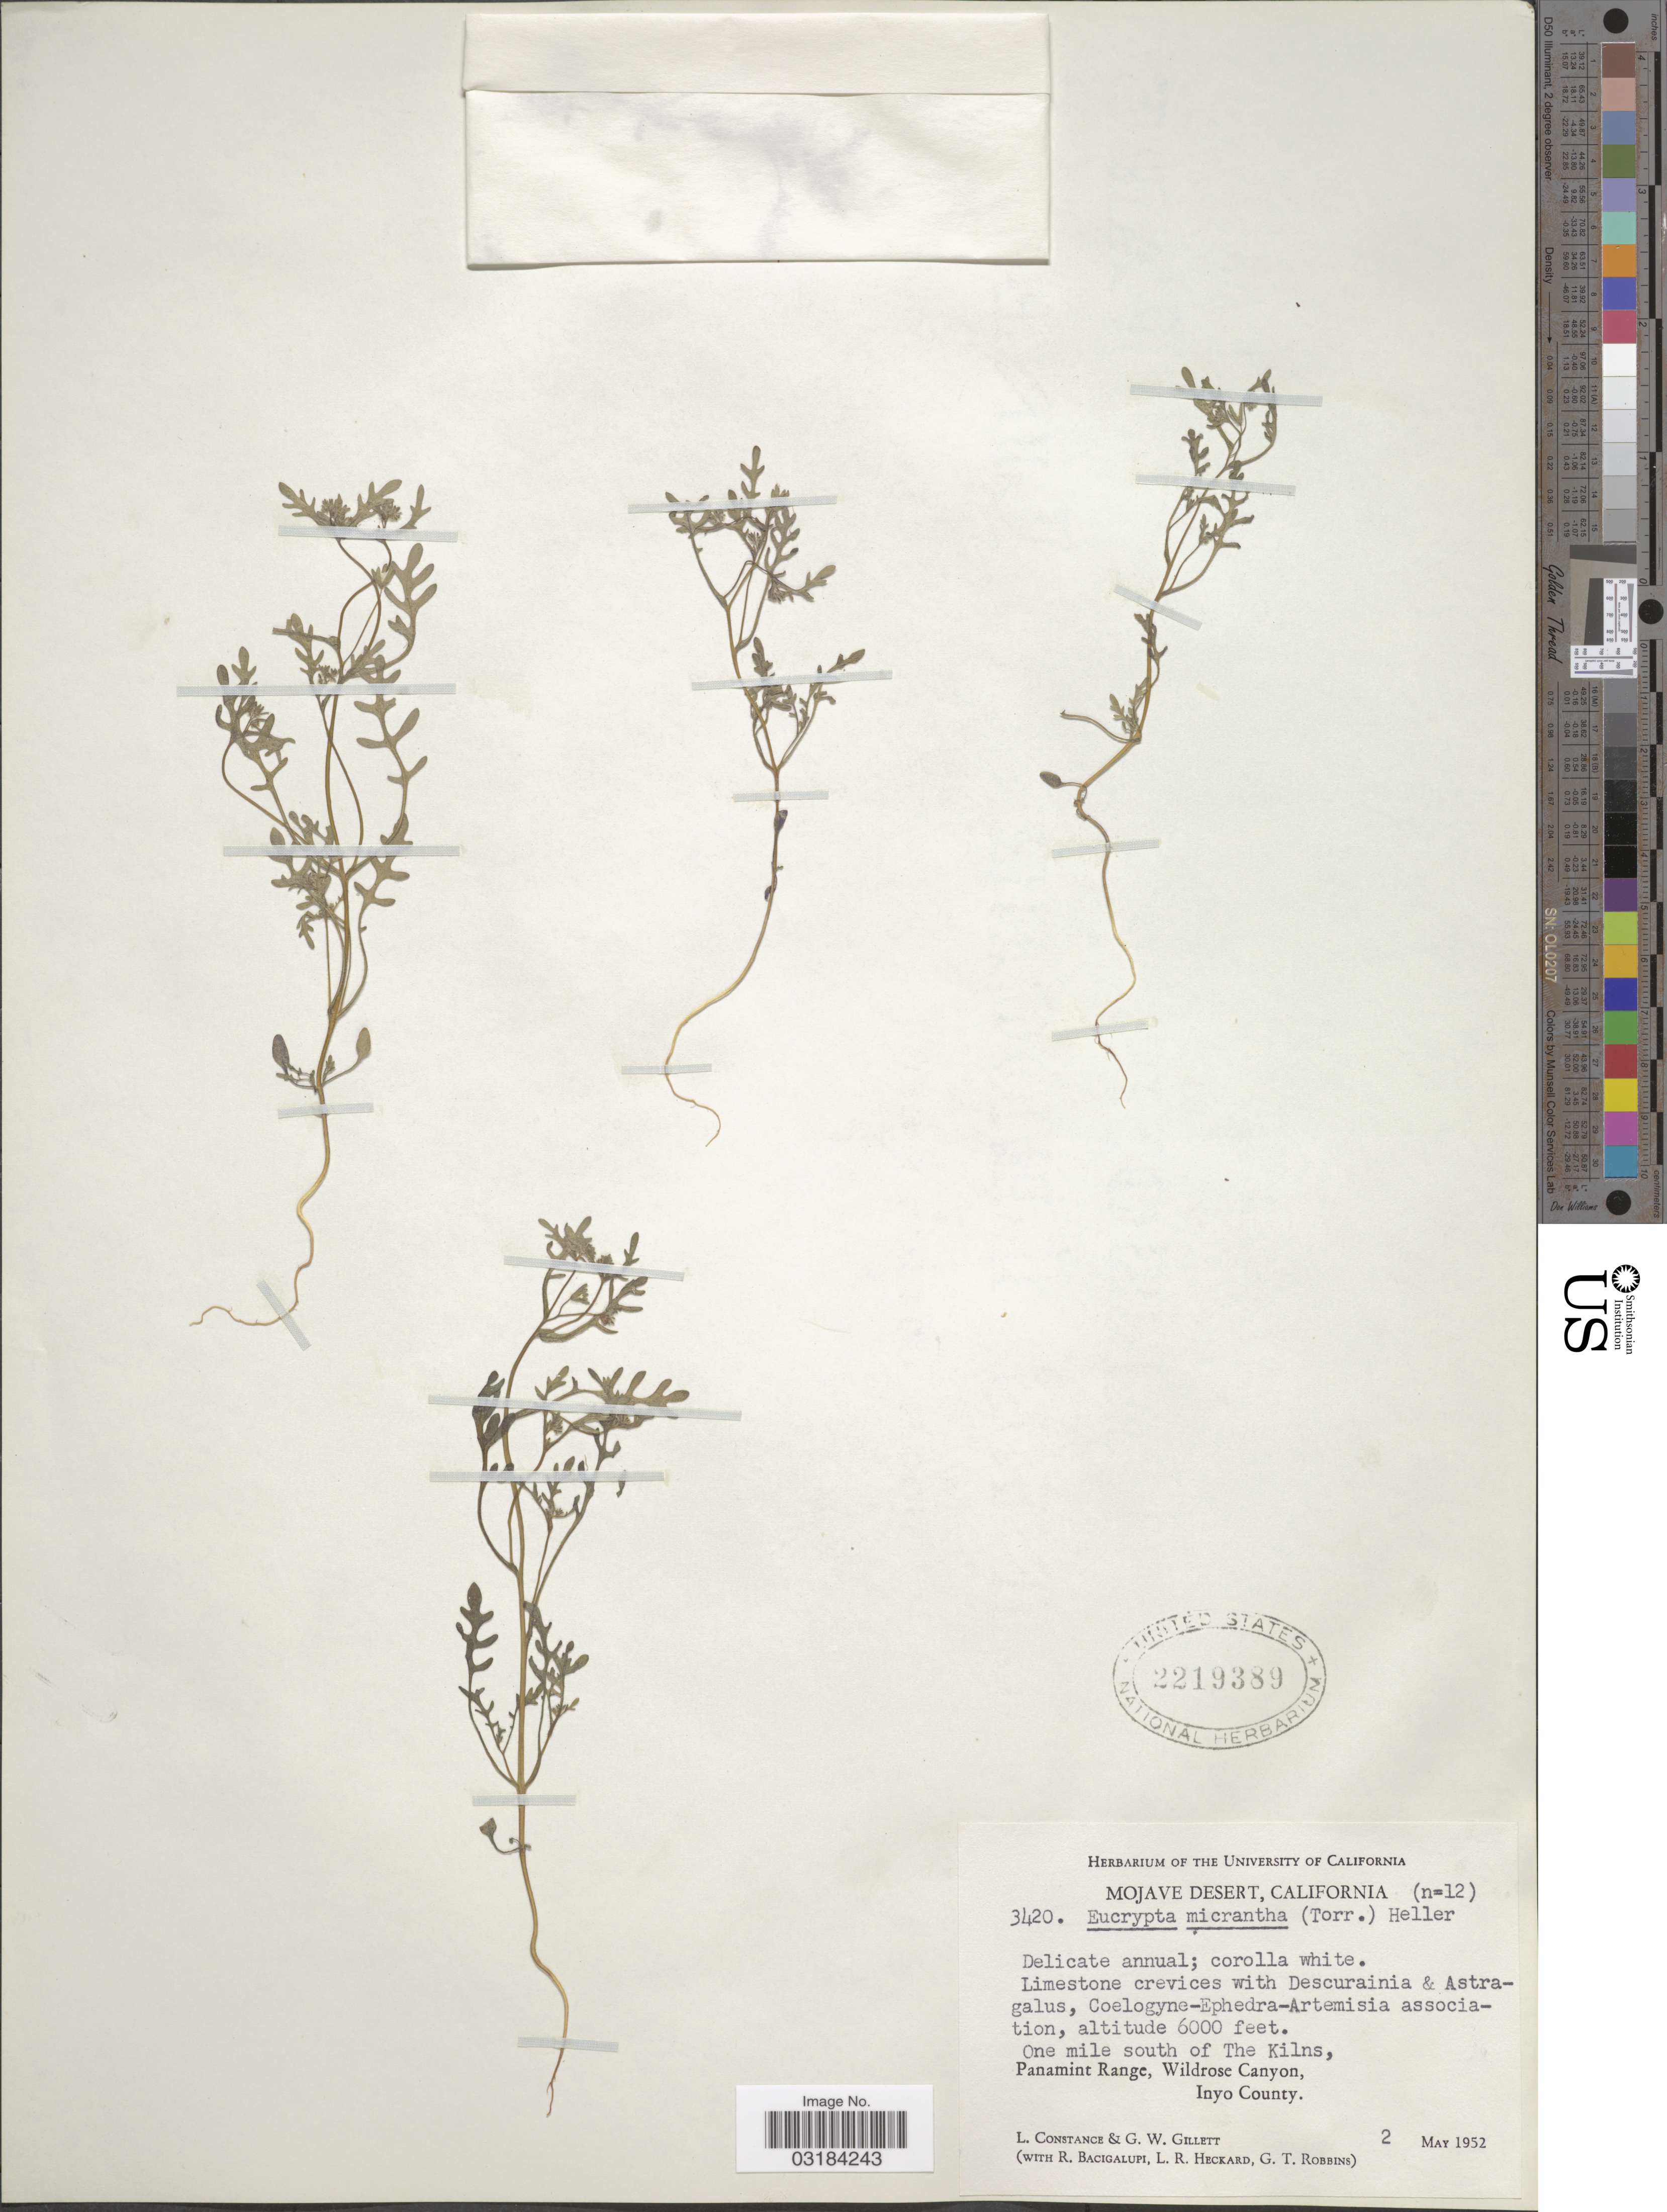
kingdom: Plantae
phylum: Tracheophyta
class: Magnoliopsida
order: Boraginales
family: Hydrophyllaceae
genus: Eucrypta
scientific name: Eucrypta micrantha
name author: (Torr.) A. Heller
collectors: L. Constance, G. Gillett, R. Bacigalupi, L. R. Heckard & G. T. Robbins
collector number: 3420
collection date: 1952-05-02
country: United States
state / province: California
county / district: Inyo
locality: Mojave Desert. One mile south of The Kilns, Panamint Range, Wildrose Canyon, Inyo County.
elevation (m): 1829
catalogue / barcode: US 2219389